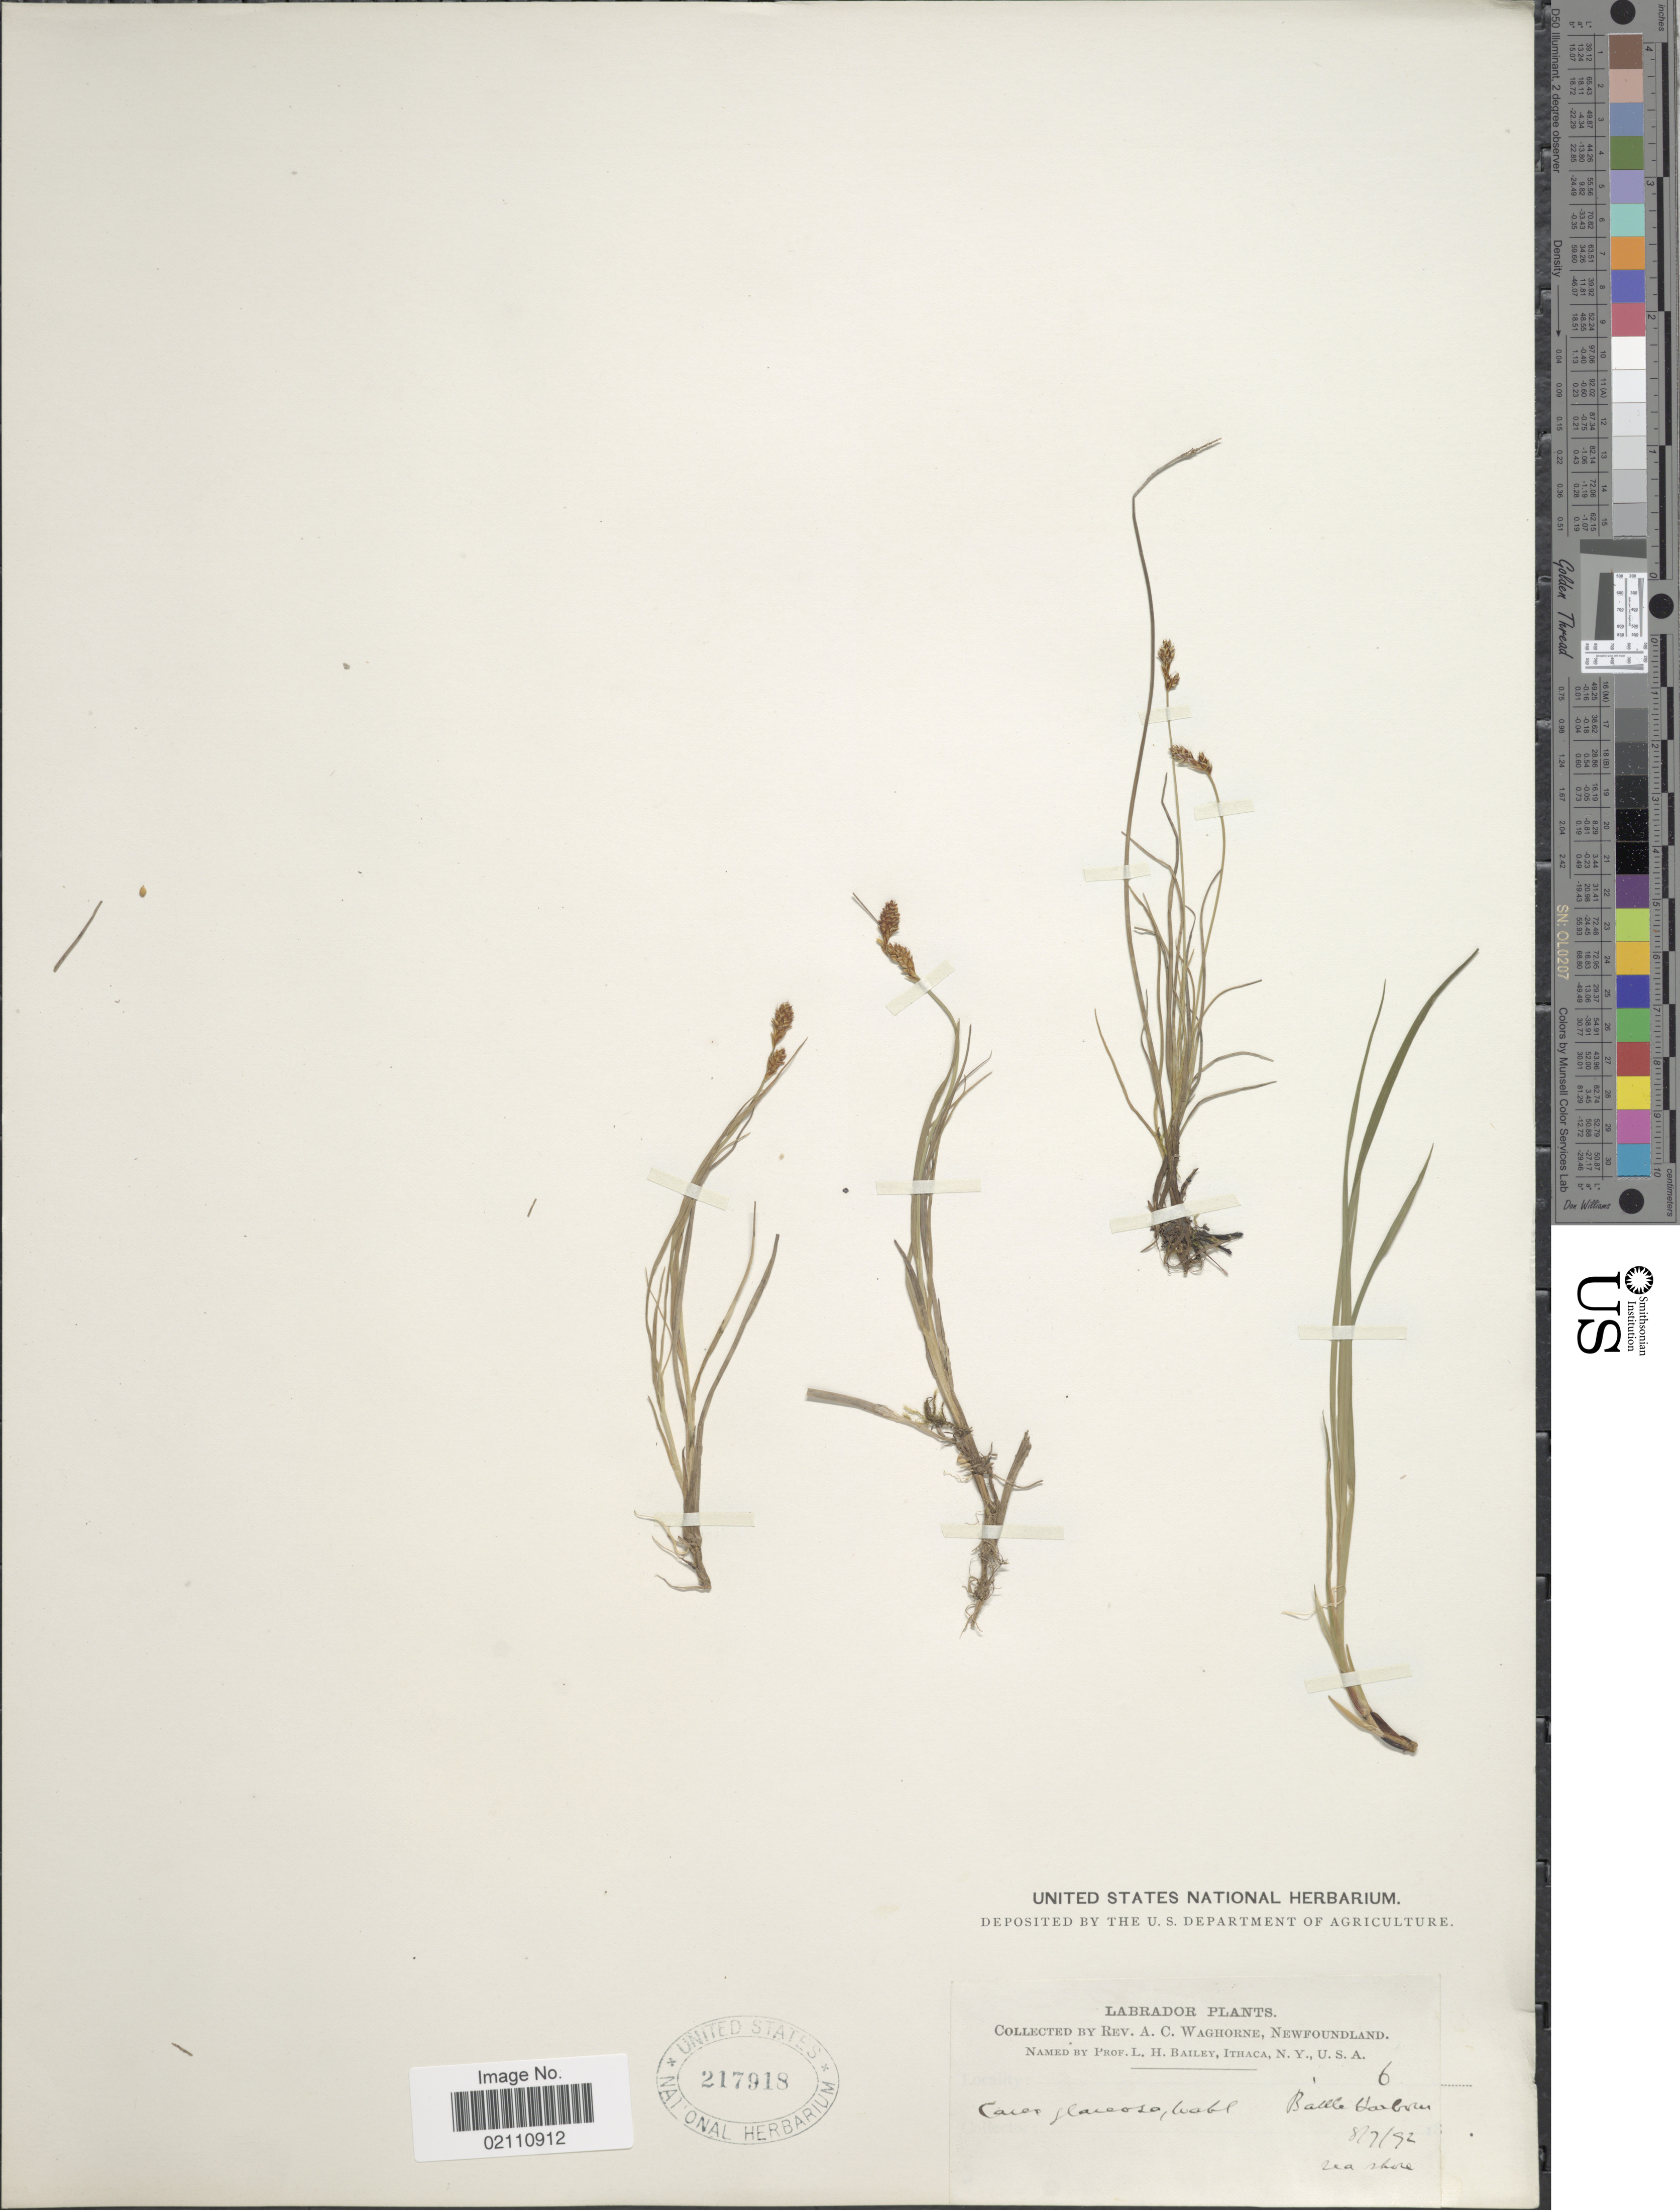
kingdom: Plantae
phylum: Tracheophyta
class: Liliopsida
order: Poales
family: Cyperaceae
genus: Carex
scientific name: Carex glareosa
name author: Schkuhr ex Wahlenb.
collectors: A. Waghorne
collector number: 6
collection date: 1892-07-08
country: Canada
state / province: Newfoundland and Labrador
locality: Labrador, Battle Harbour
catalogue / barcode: US 217918